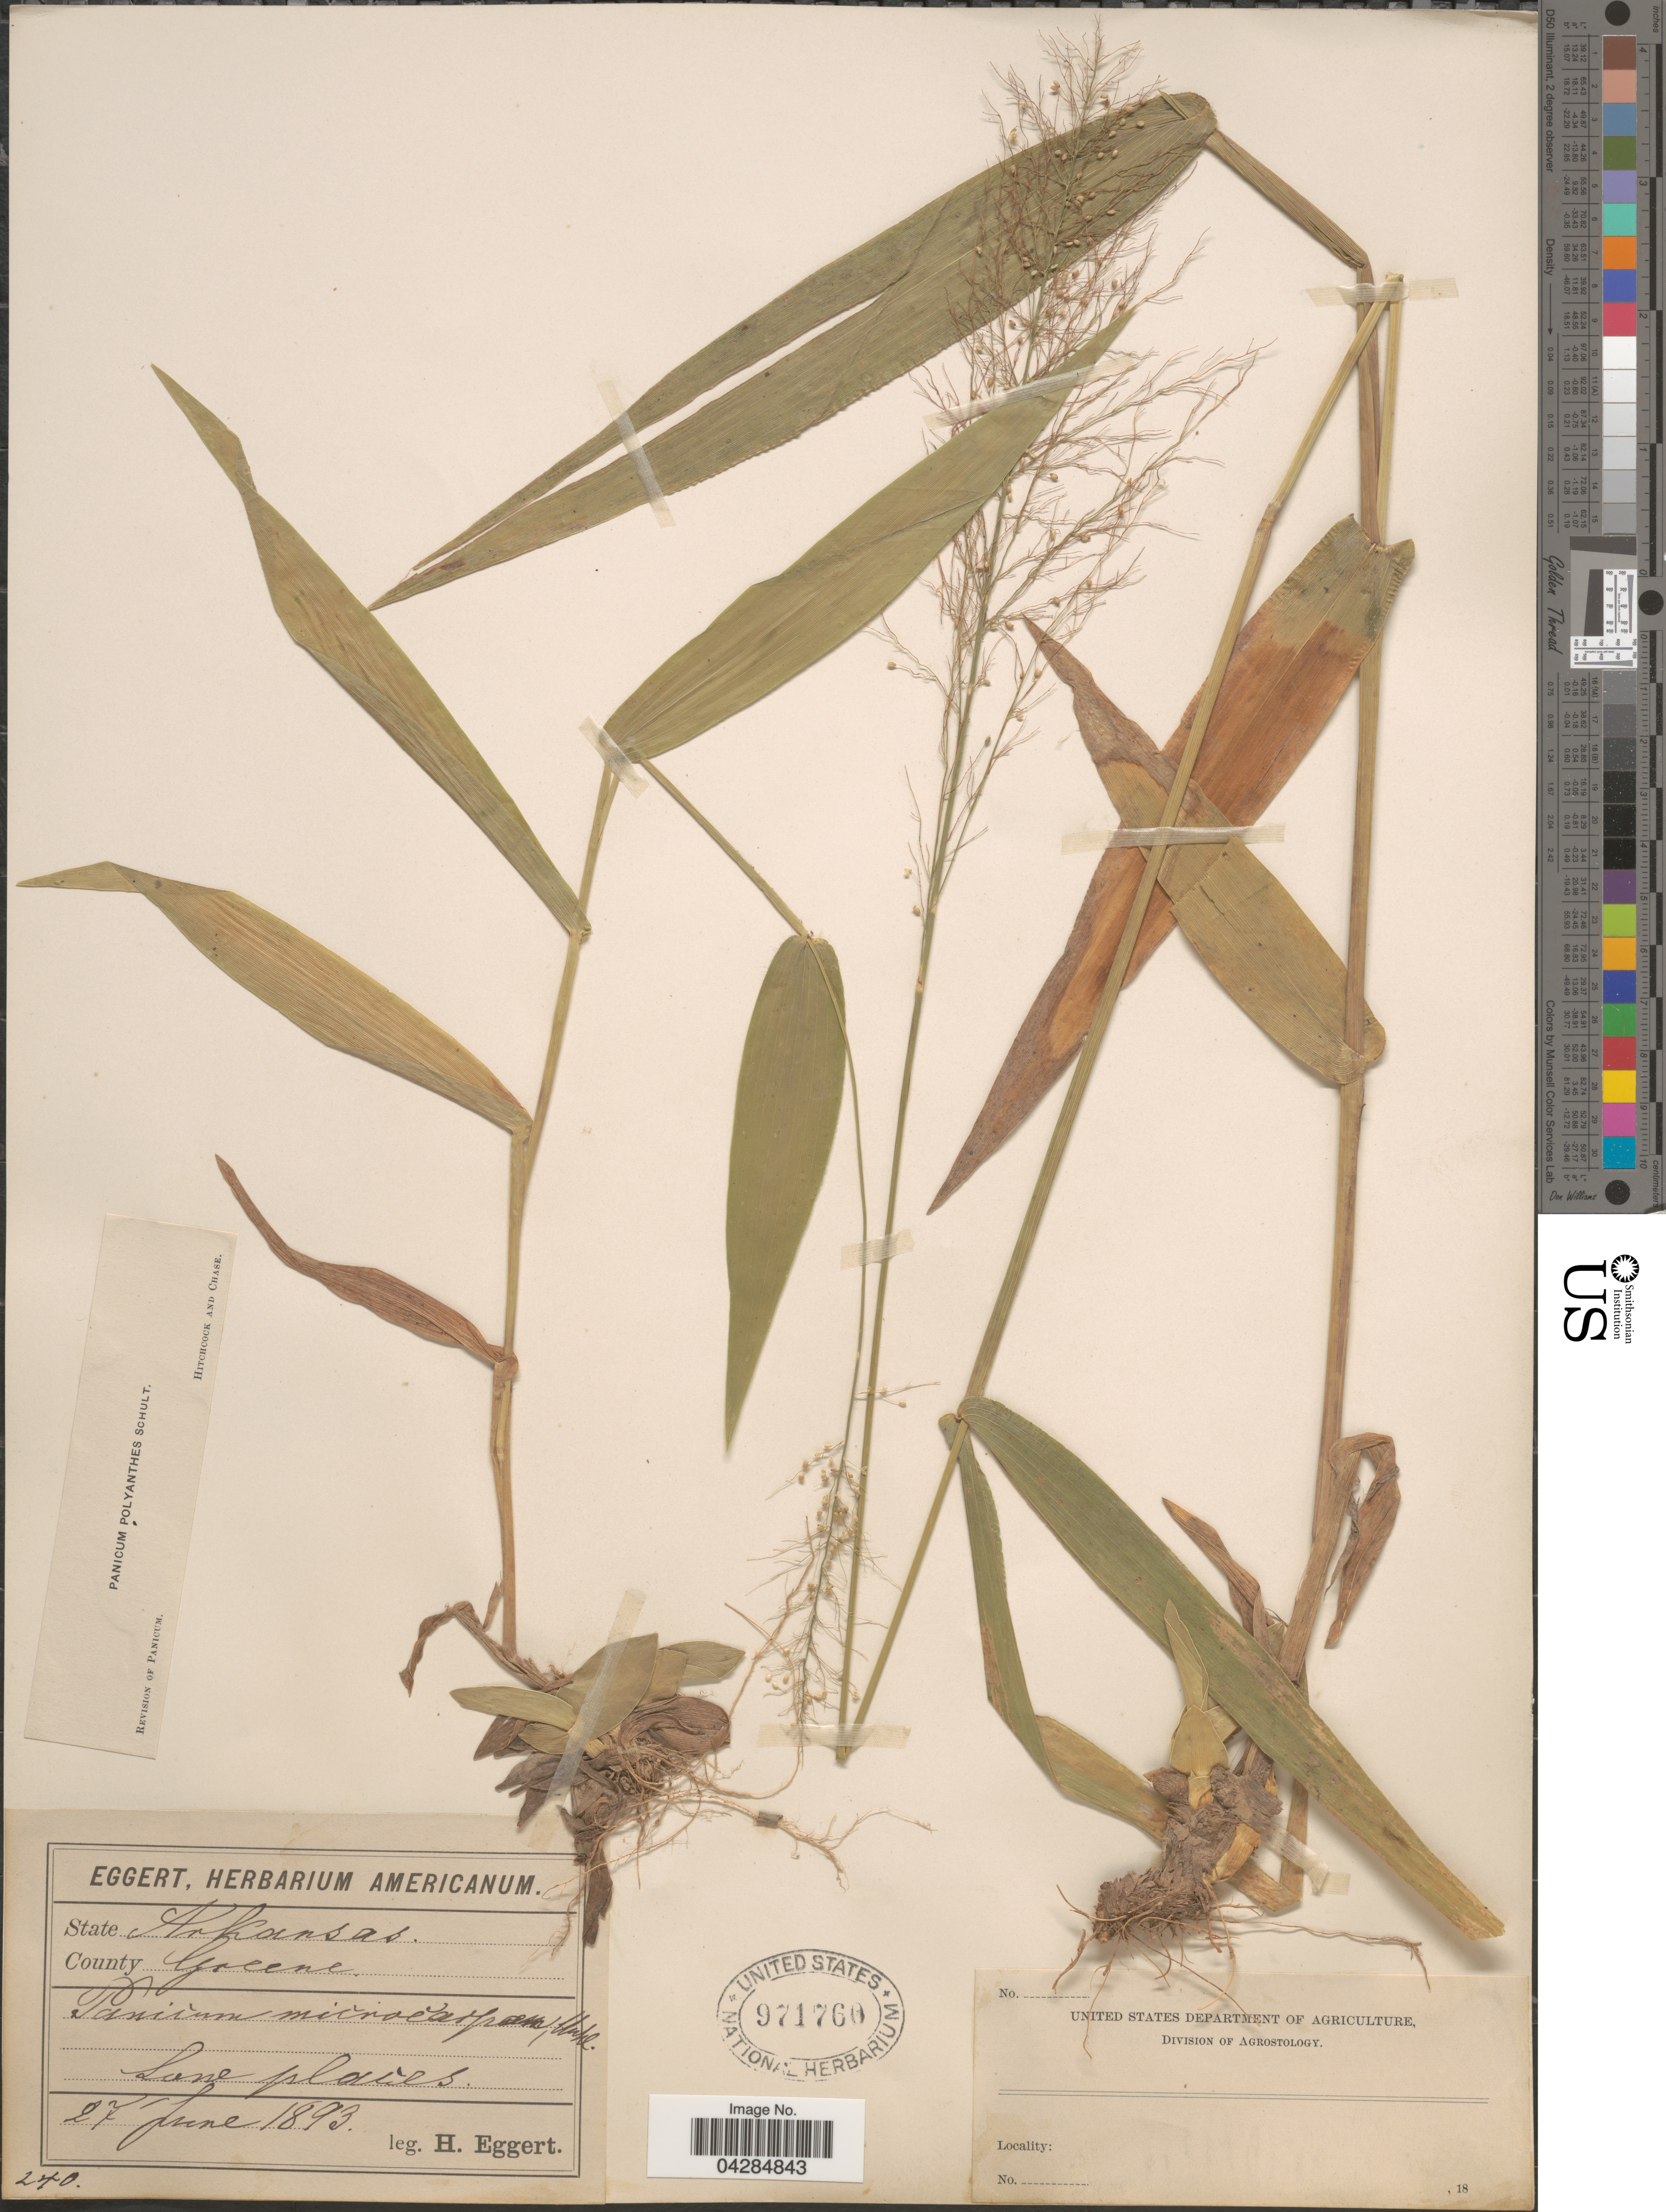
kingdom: Plantae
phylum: Tracheophyta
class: Liliopsida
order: Poales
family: Poaceae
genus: Dichanthelium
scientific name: Dichanthelium polyanthes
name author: (Schult.) Mohlenbr.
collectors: H. Eggert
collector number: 240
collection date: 1893-06-27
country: United States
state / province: Arkansas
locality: County Greene.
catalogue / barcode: US 971760